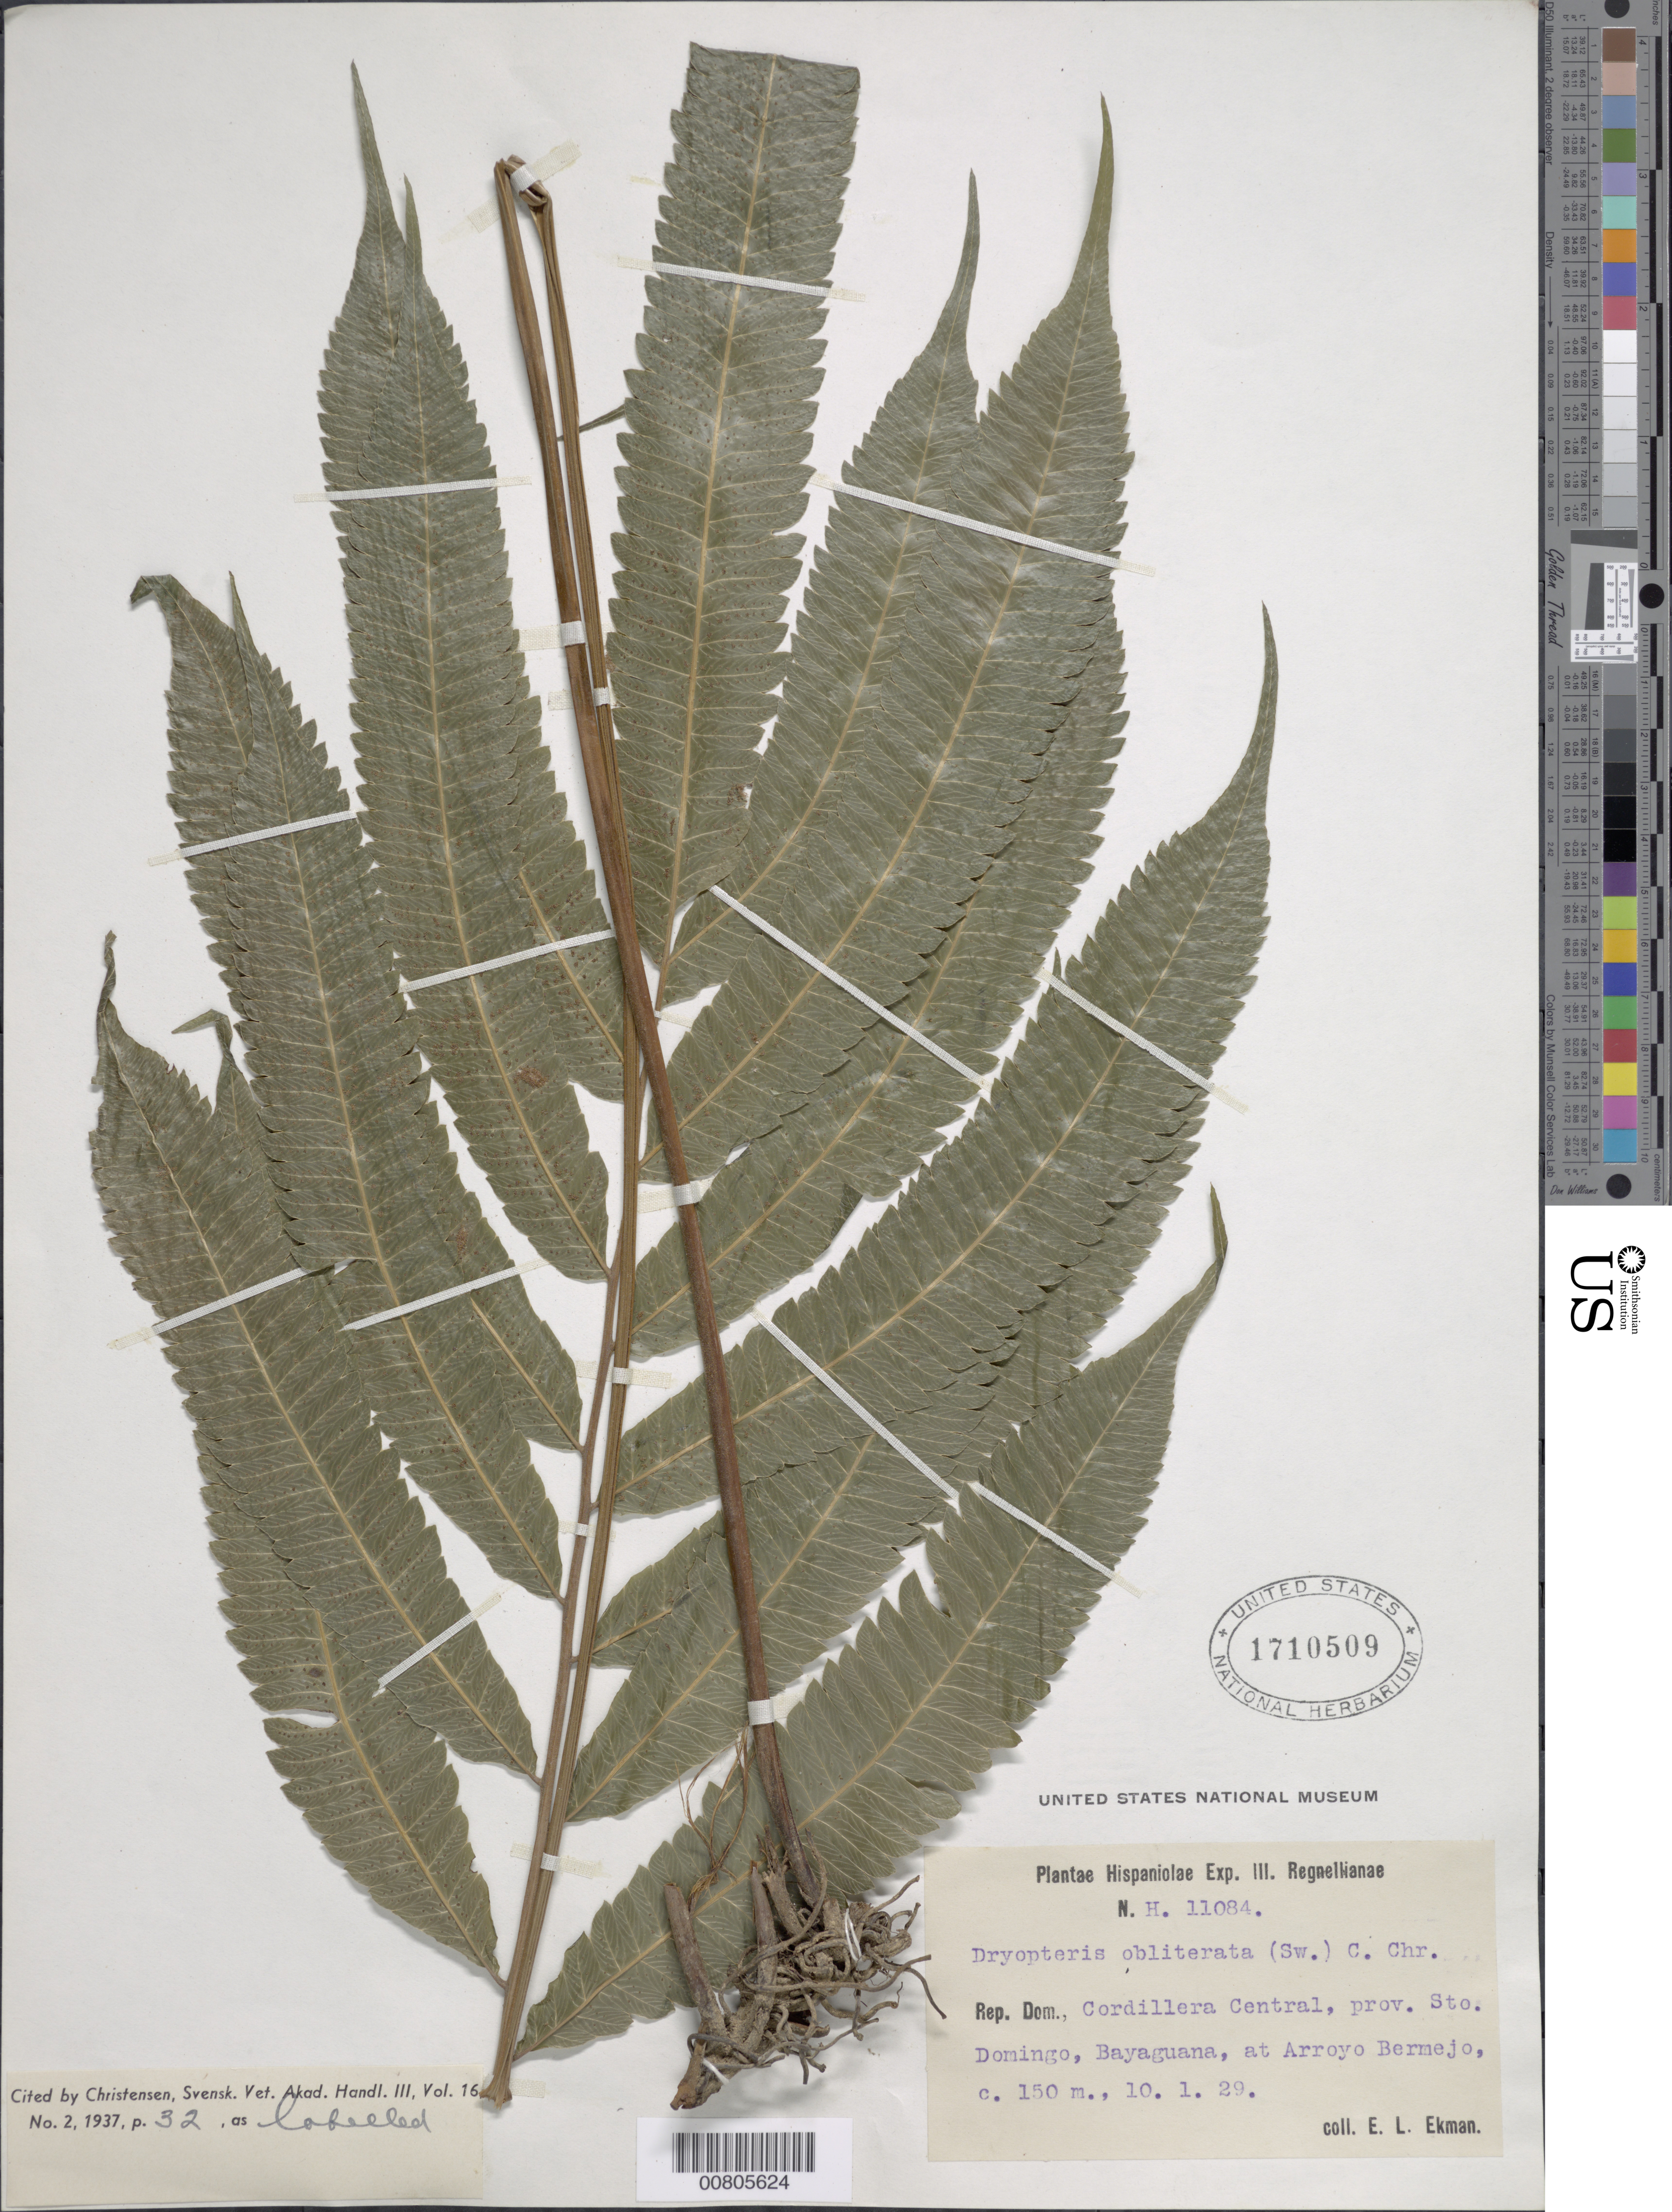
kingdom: Plantae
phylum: Tracheophyta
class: Polypodiopsida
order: Polypodiales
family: Thelypteridaceae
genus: Goniopteris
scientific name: Goniopteris obliterata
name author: (Sw.) C. Presl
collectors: E. L. Ekman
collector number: H 11084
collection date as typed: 10 Jan 1929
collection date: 1929-01-10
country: Dominican Republic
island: Hispaniola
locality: Prov. Santo Domingo, Cordillera Central, Bayaguana, at Arroyo Bermejo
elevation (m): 150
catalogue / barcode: US 1710509